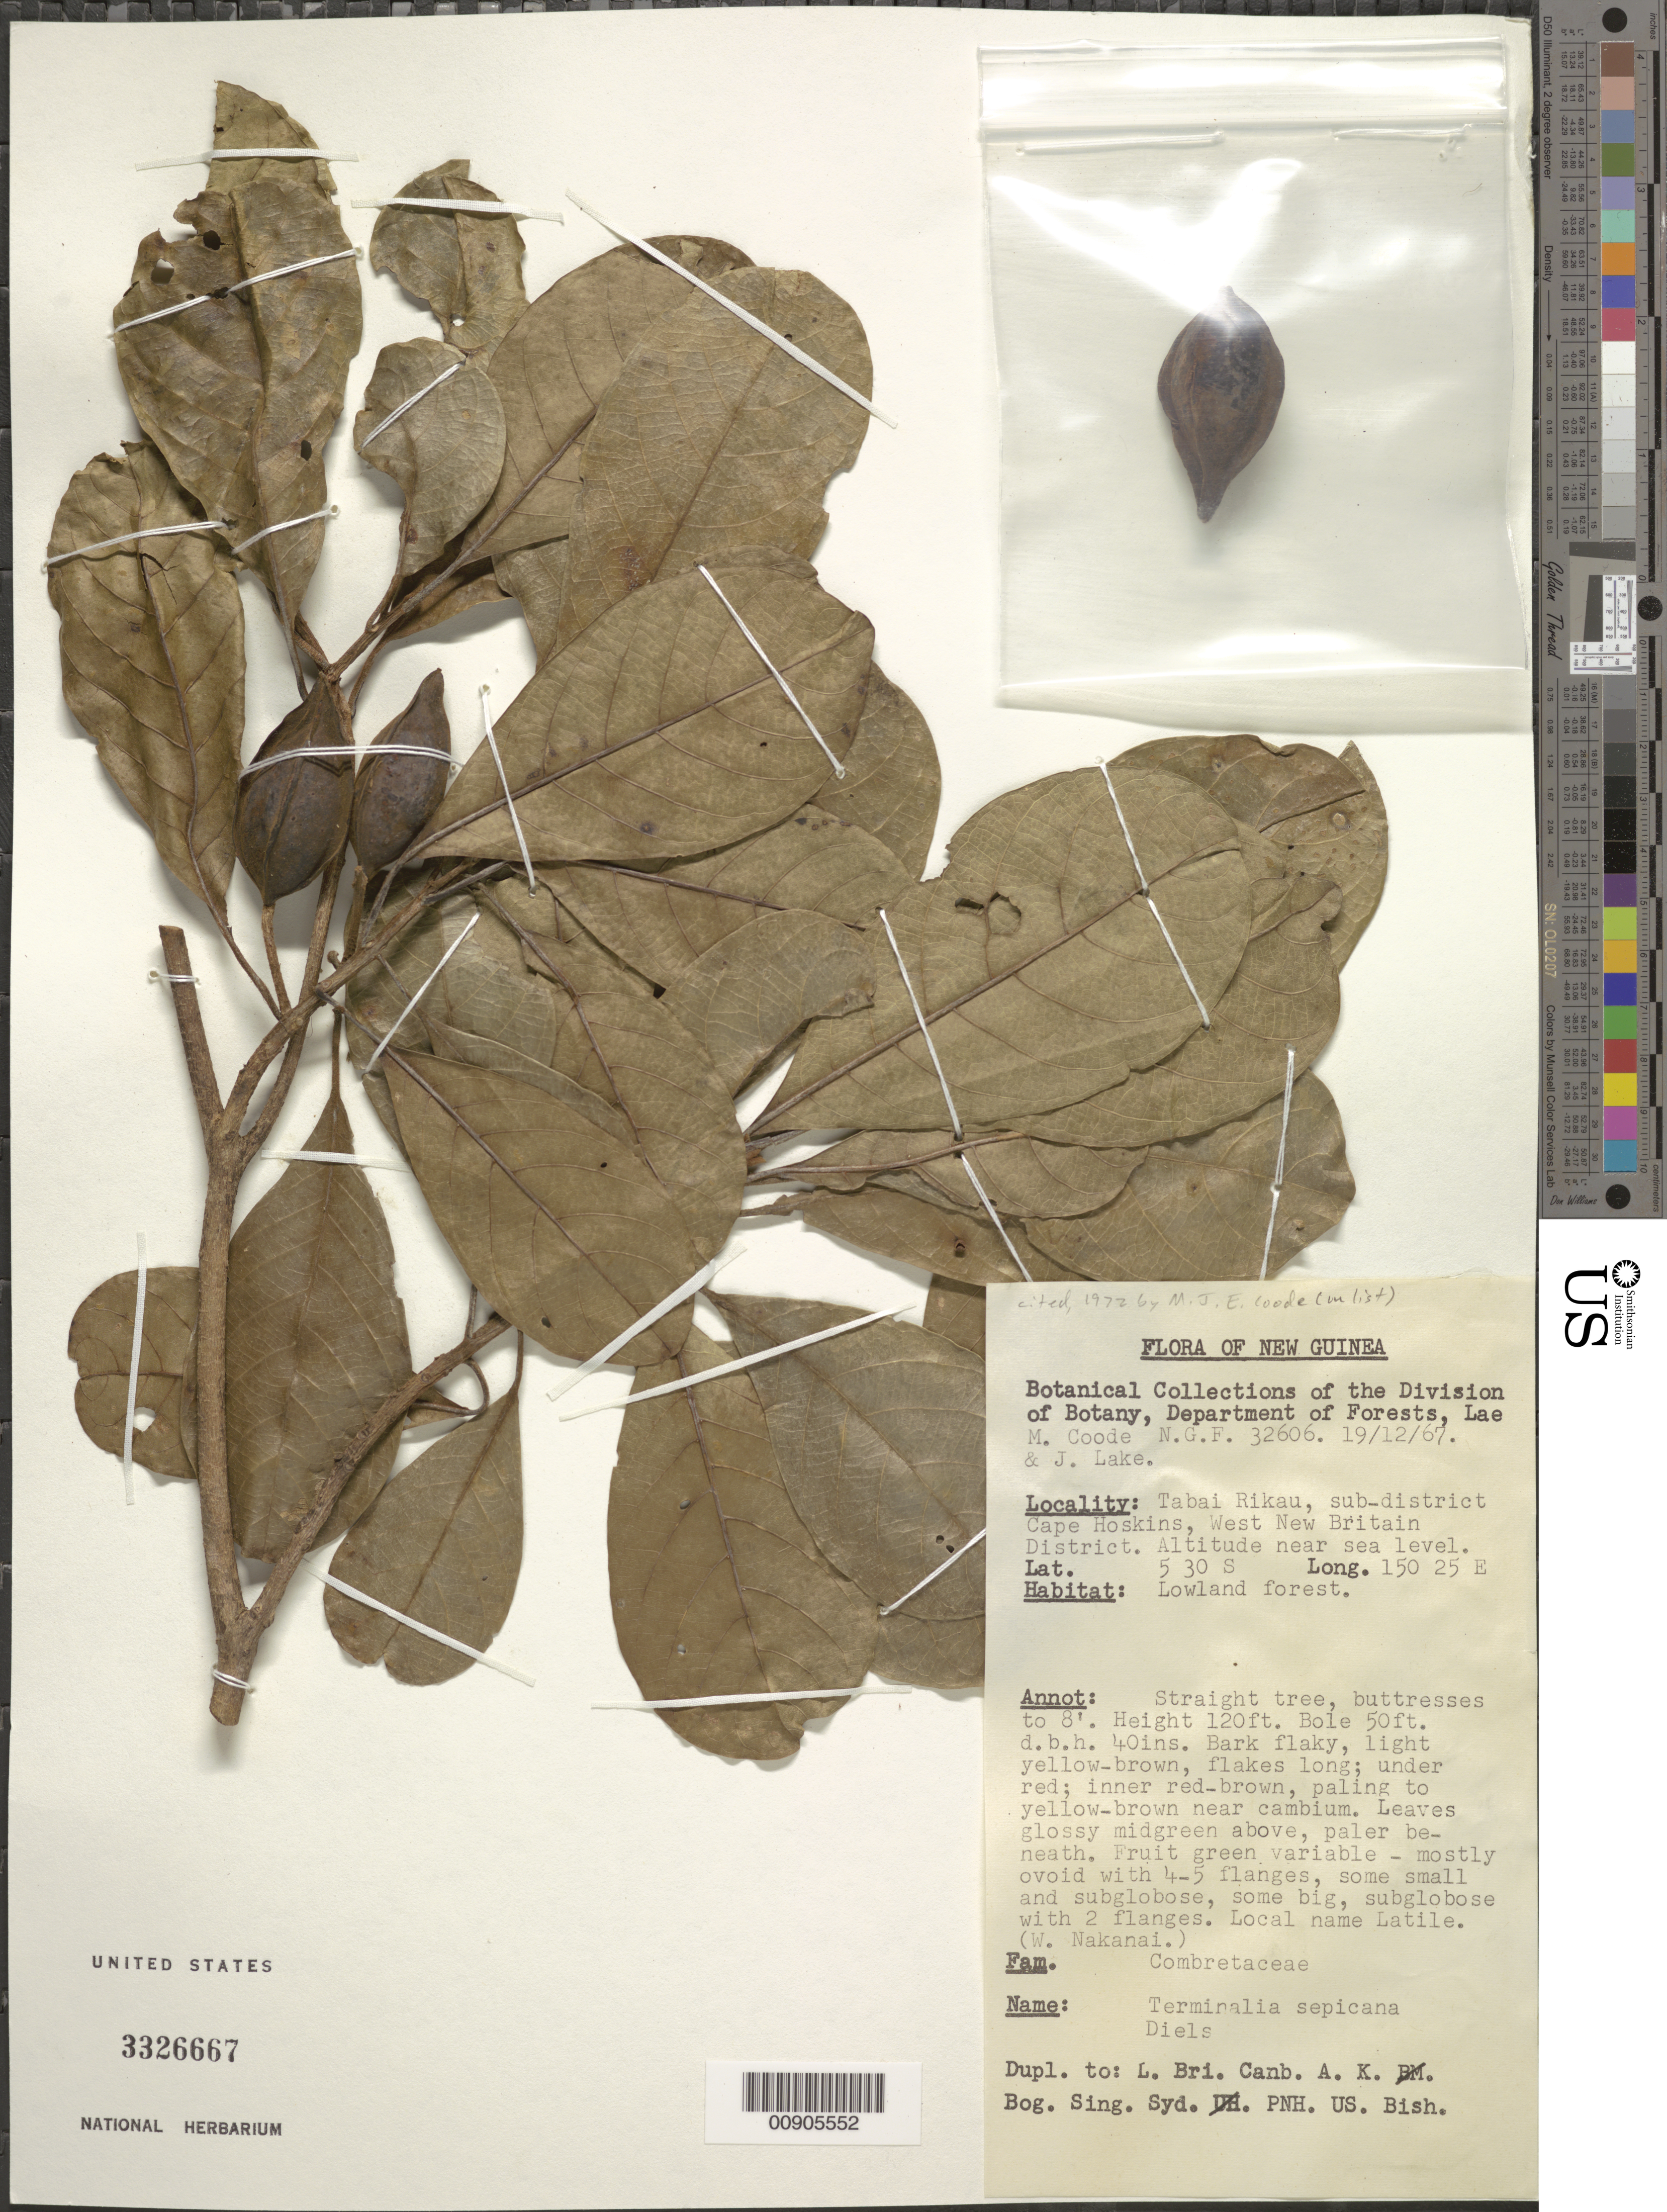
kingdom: Plantae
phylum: Tracheophyta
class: Magnoliopsida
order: Myrtales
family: Combretaceae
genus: Terminalia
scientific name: Terminalia sepicana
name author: Diels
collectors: M. J. E. Coode & J. Lake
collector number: NGF 32606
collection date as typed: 19 Dec 1967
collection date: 1967-12-19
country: Papua New Guinea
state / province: West New Britain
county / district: Hoskins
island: New Britain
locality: Tabai Rikau, sub-district Cape Hoskins, West New Britain District.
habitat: Lowland forest.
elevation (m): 0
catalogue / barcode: US 3326667